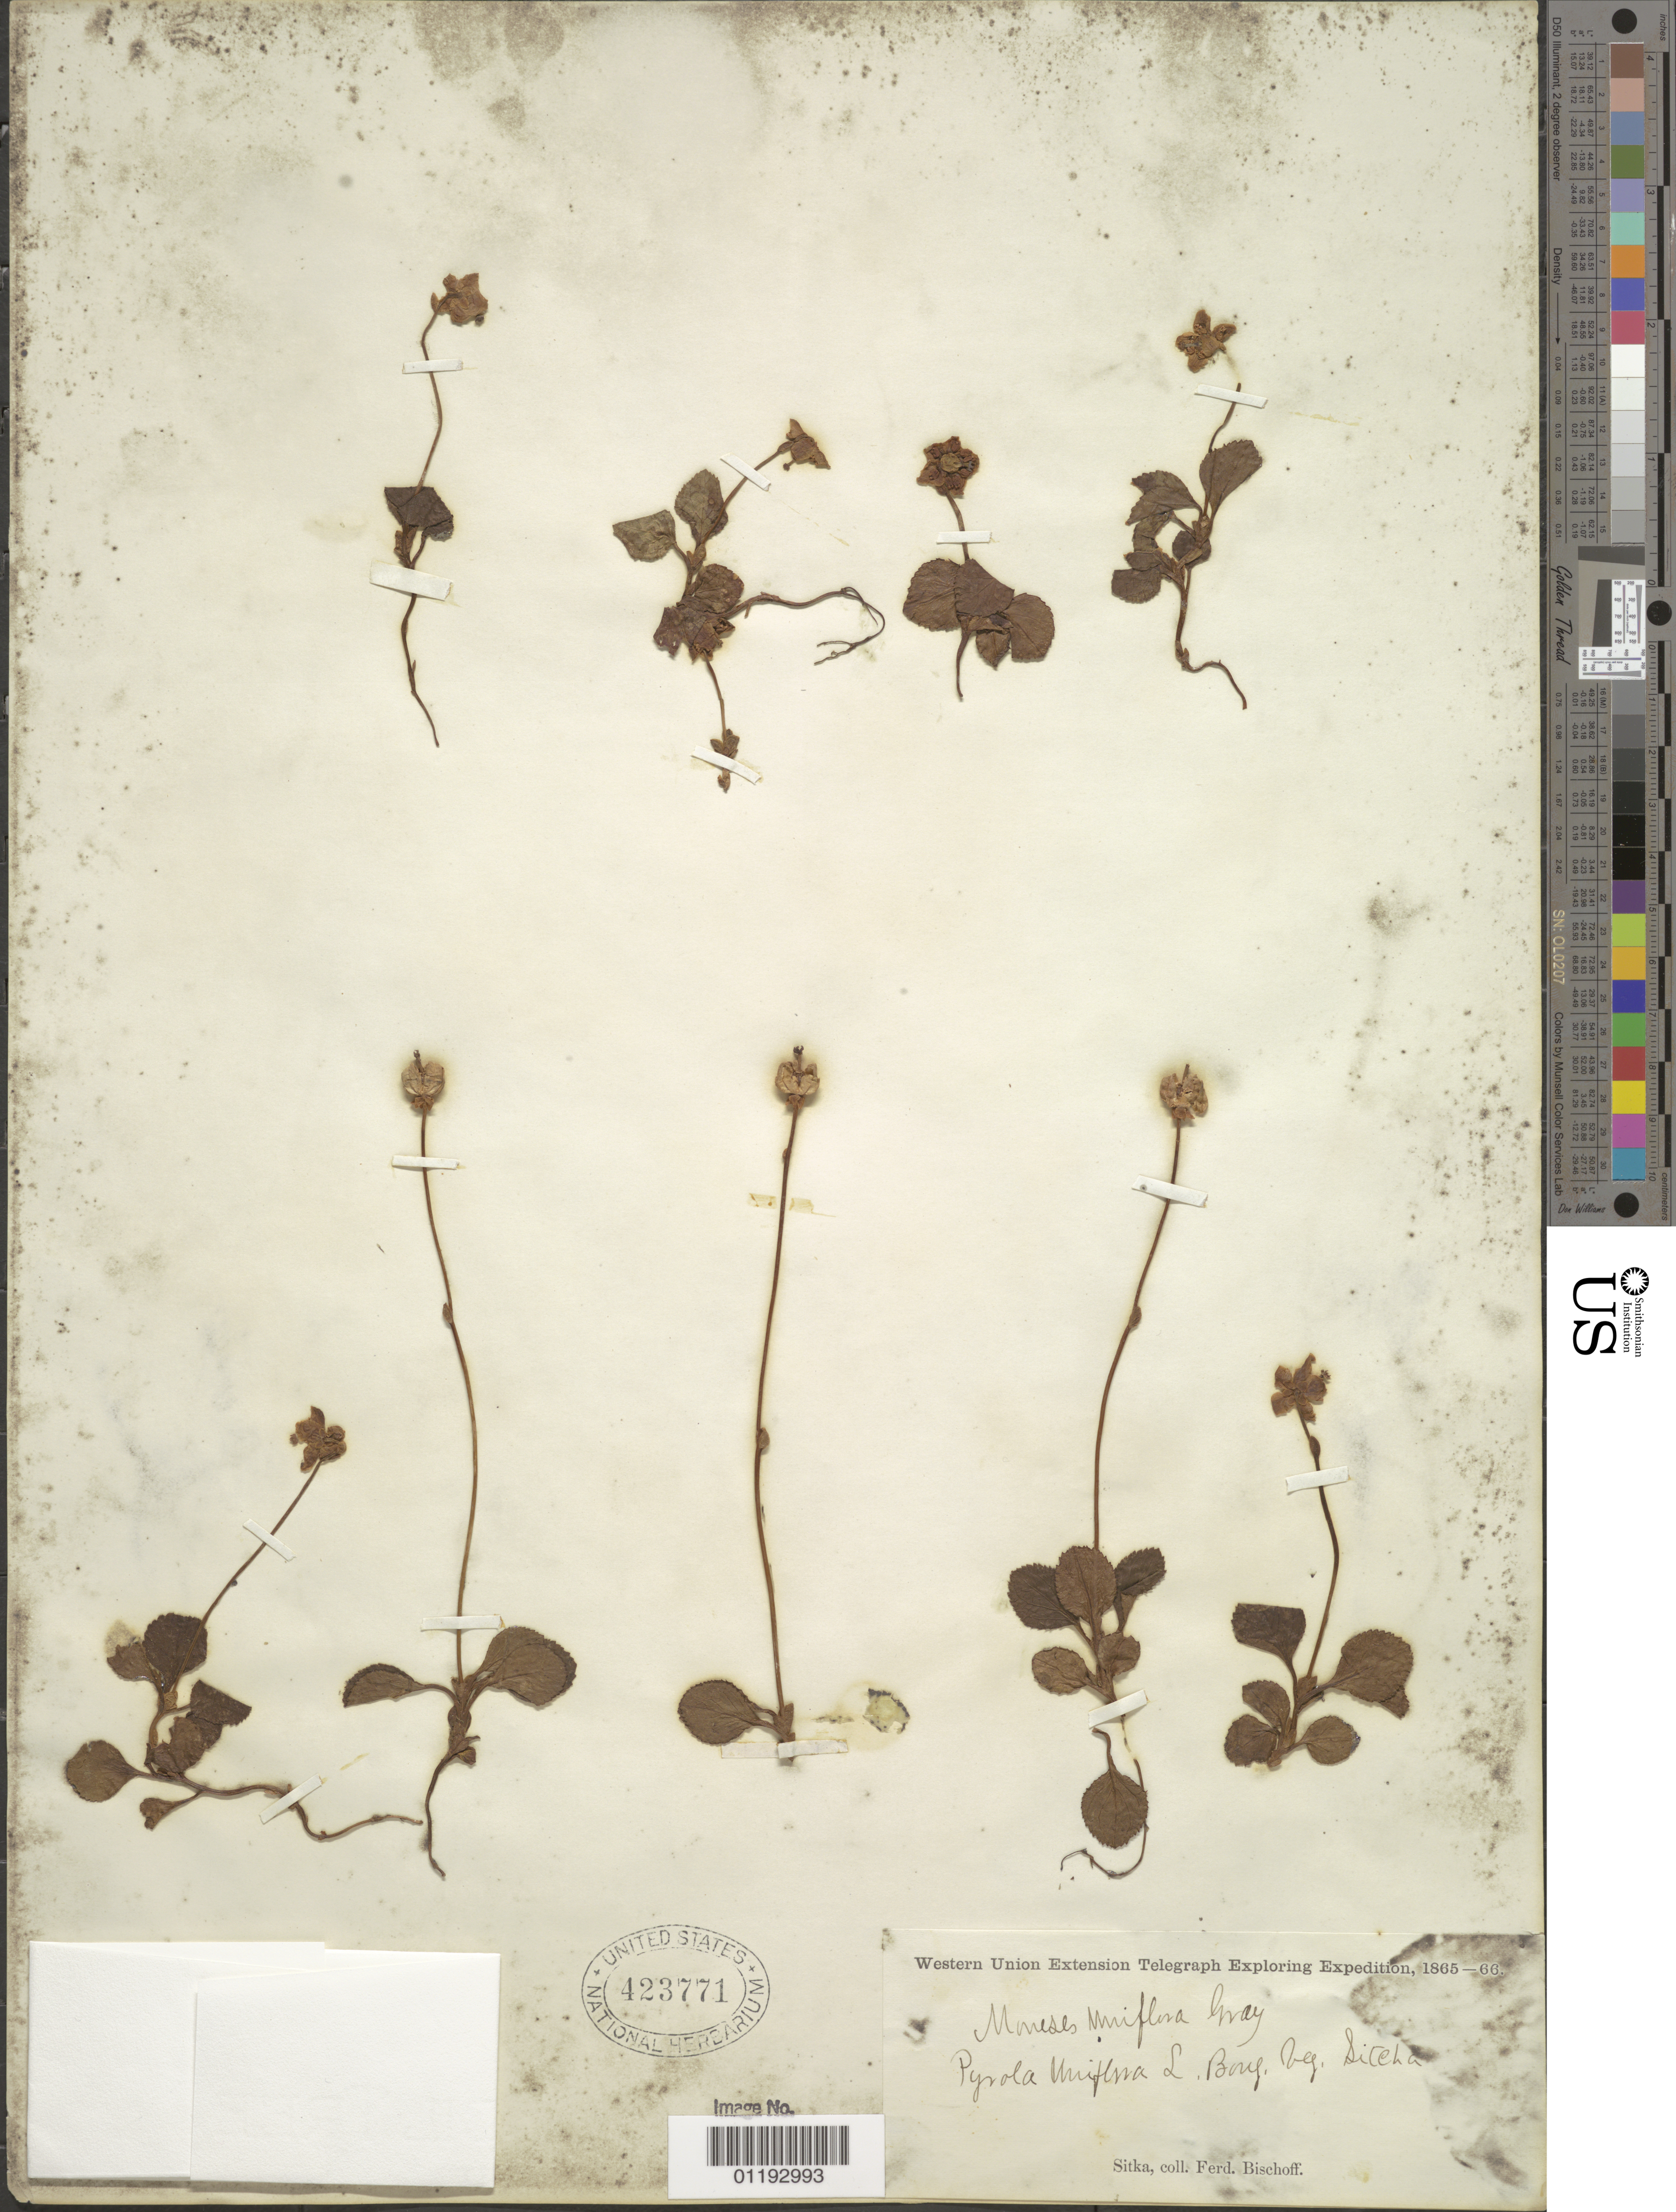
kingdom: Plantae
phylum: Tracheophyta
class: Magnoliopsida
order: Ericales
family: Ericaceae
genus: Moneses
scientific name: Moneses uniflora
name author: (L.) A. Gray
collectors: F. Bischoff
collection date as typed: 1865 to -- --- 1866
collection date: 1865/1866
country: United States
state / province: Alaska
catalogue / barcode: US 423771